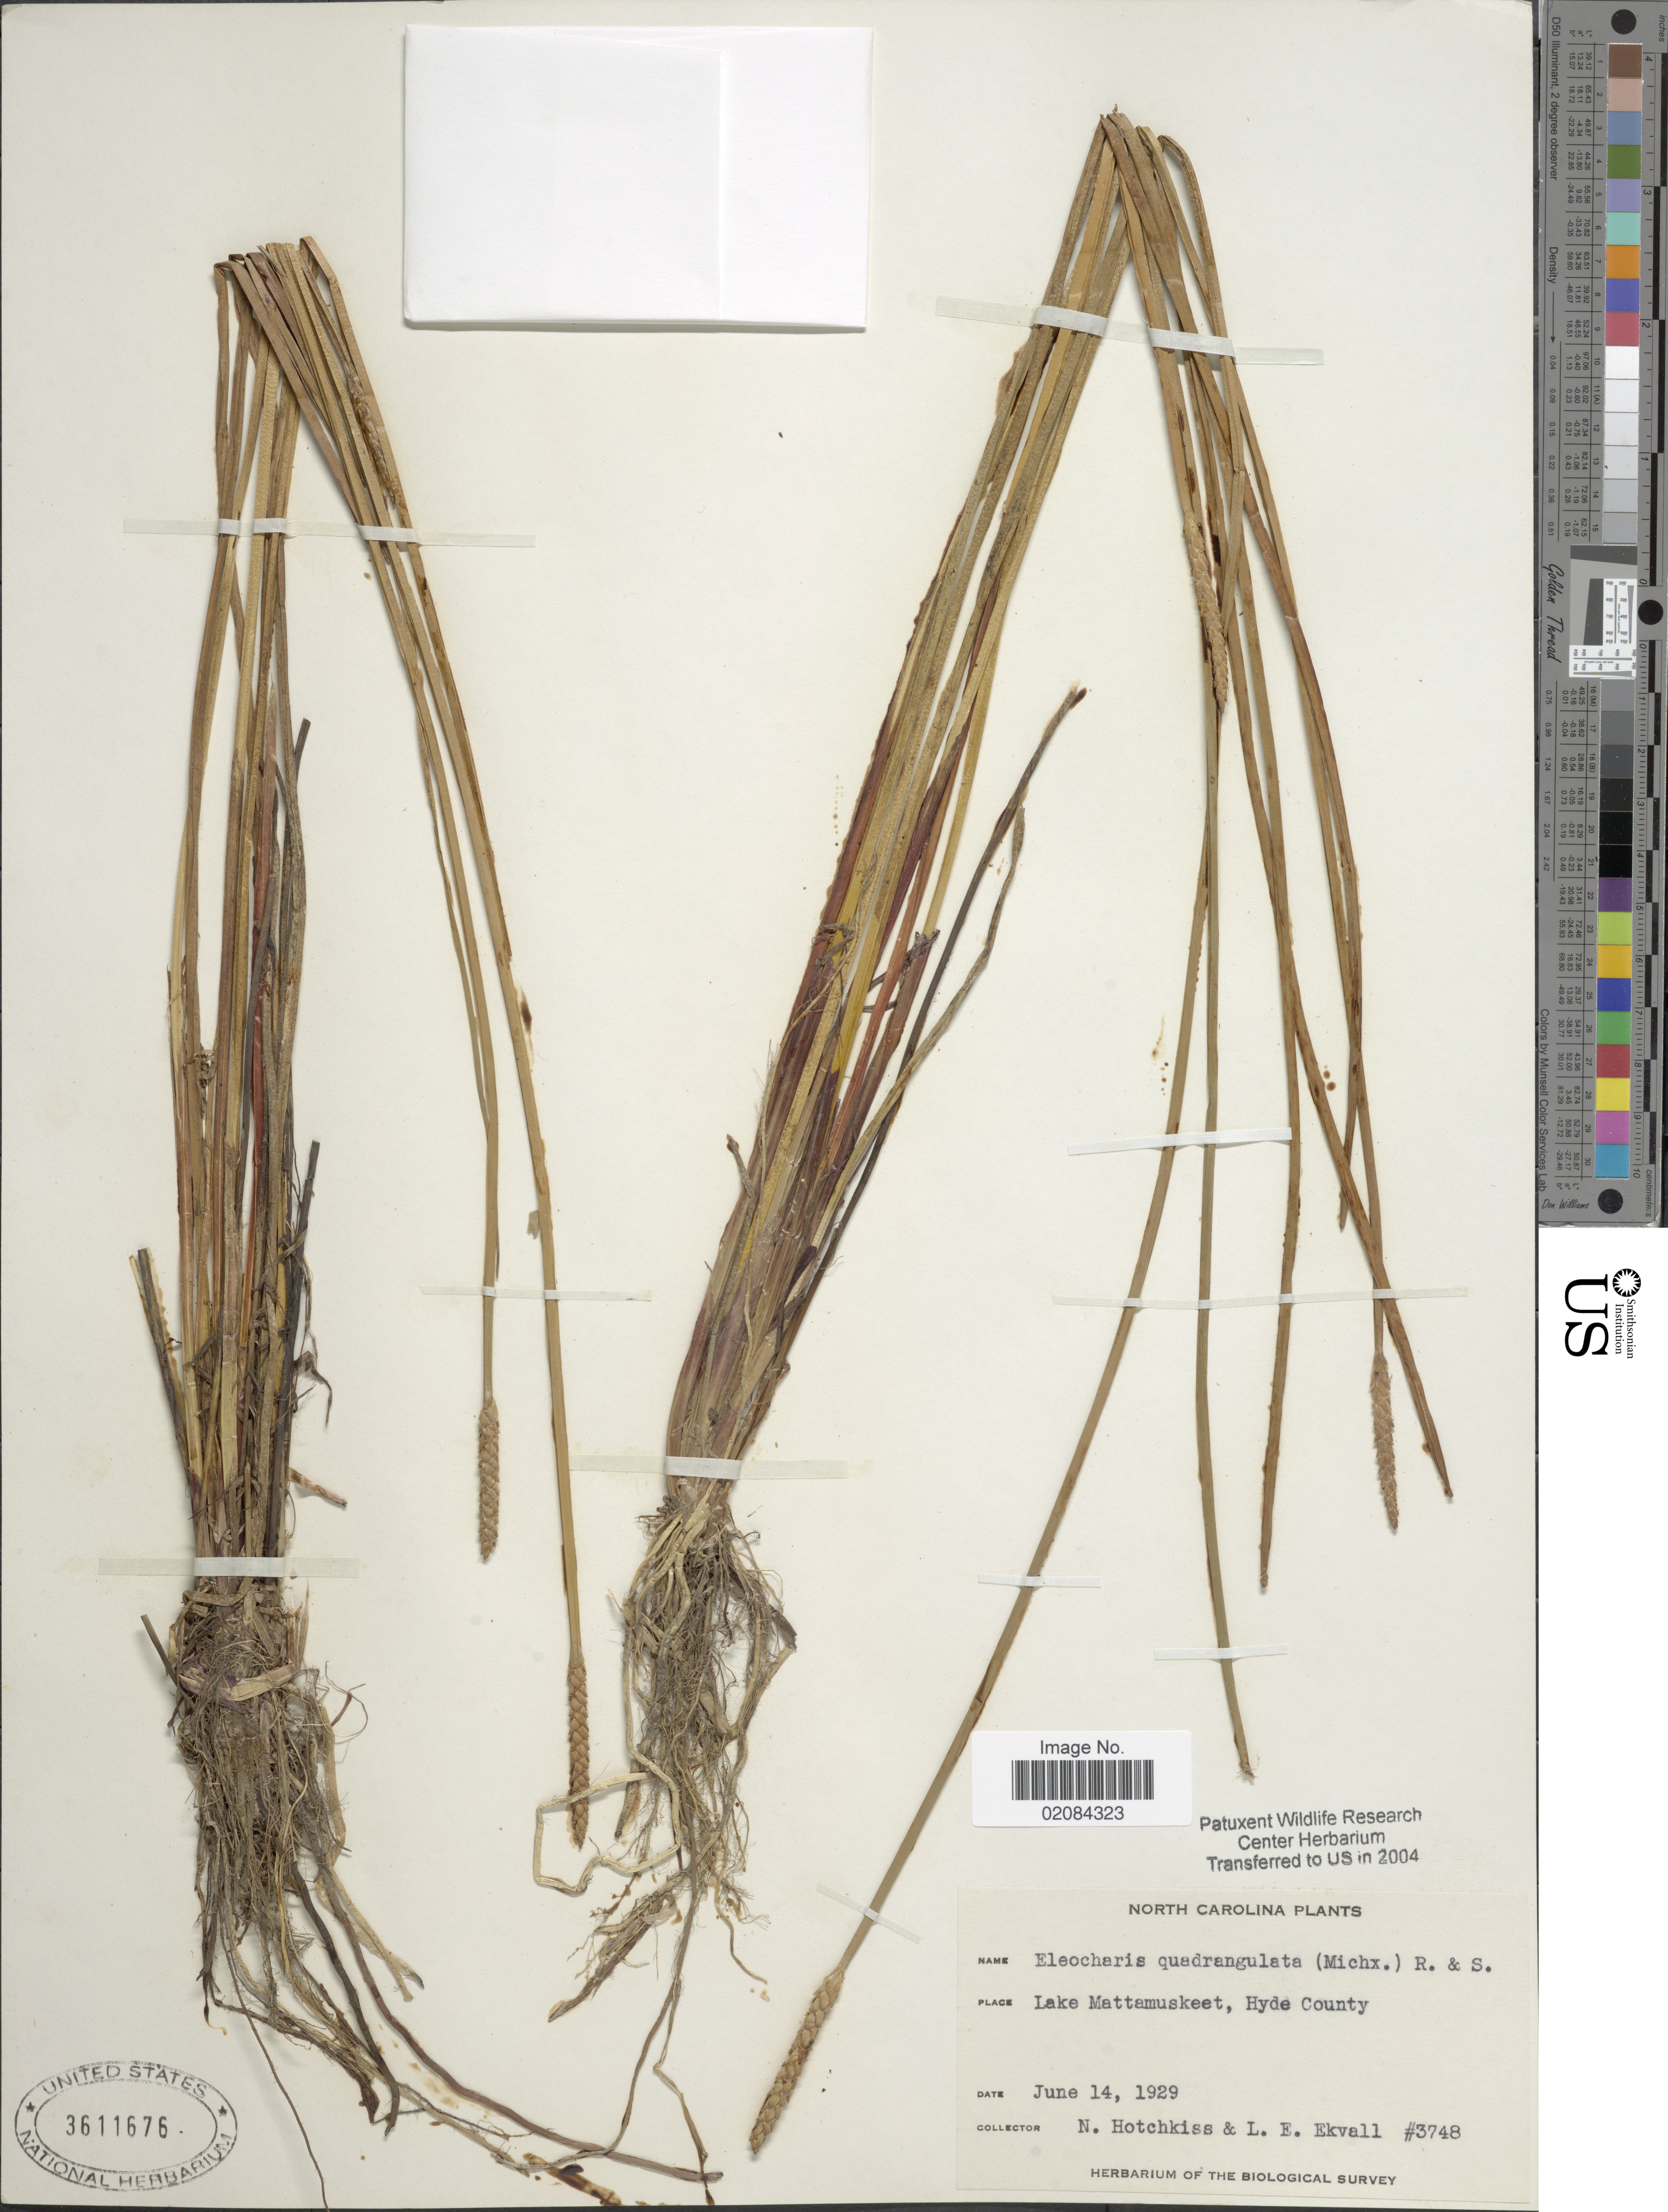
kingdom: Plantae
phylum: Tracheophyta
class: Liliopsida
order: Poales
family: Cyperaceae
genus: Eleocharis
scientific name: Eleocharis quadrangulata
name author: (Michx.) Roem. & Schult.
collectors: N. Hotchkiss & L. Ekvall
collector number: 3748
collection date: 1929-06-14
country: United States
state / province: North Carolina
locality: North Carolina. Lake mattamuskeet, Hyde County.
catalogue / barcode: US 3611676